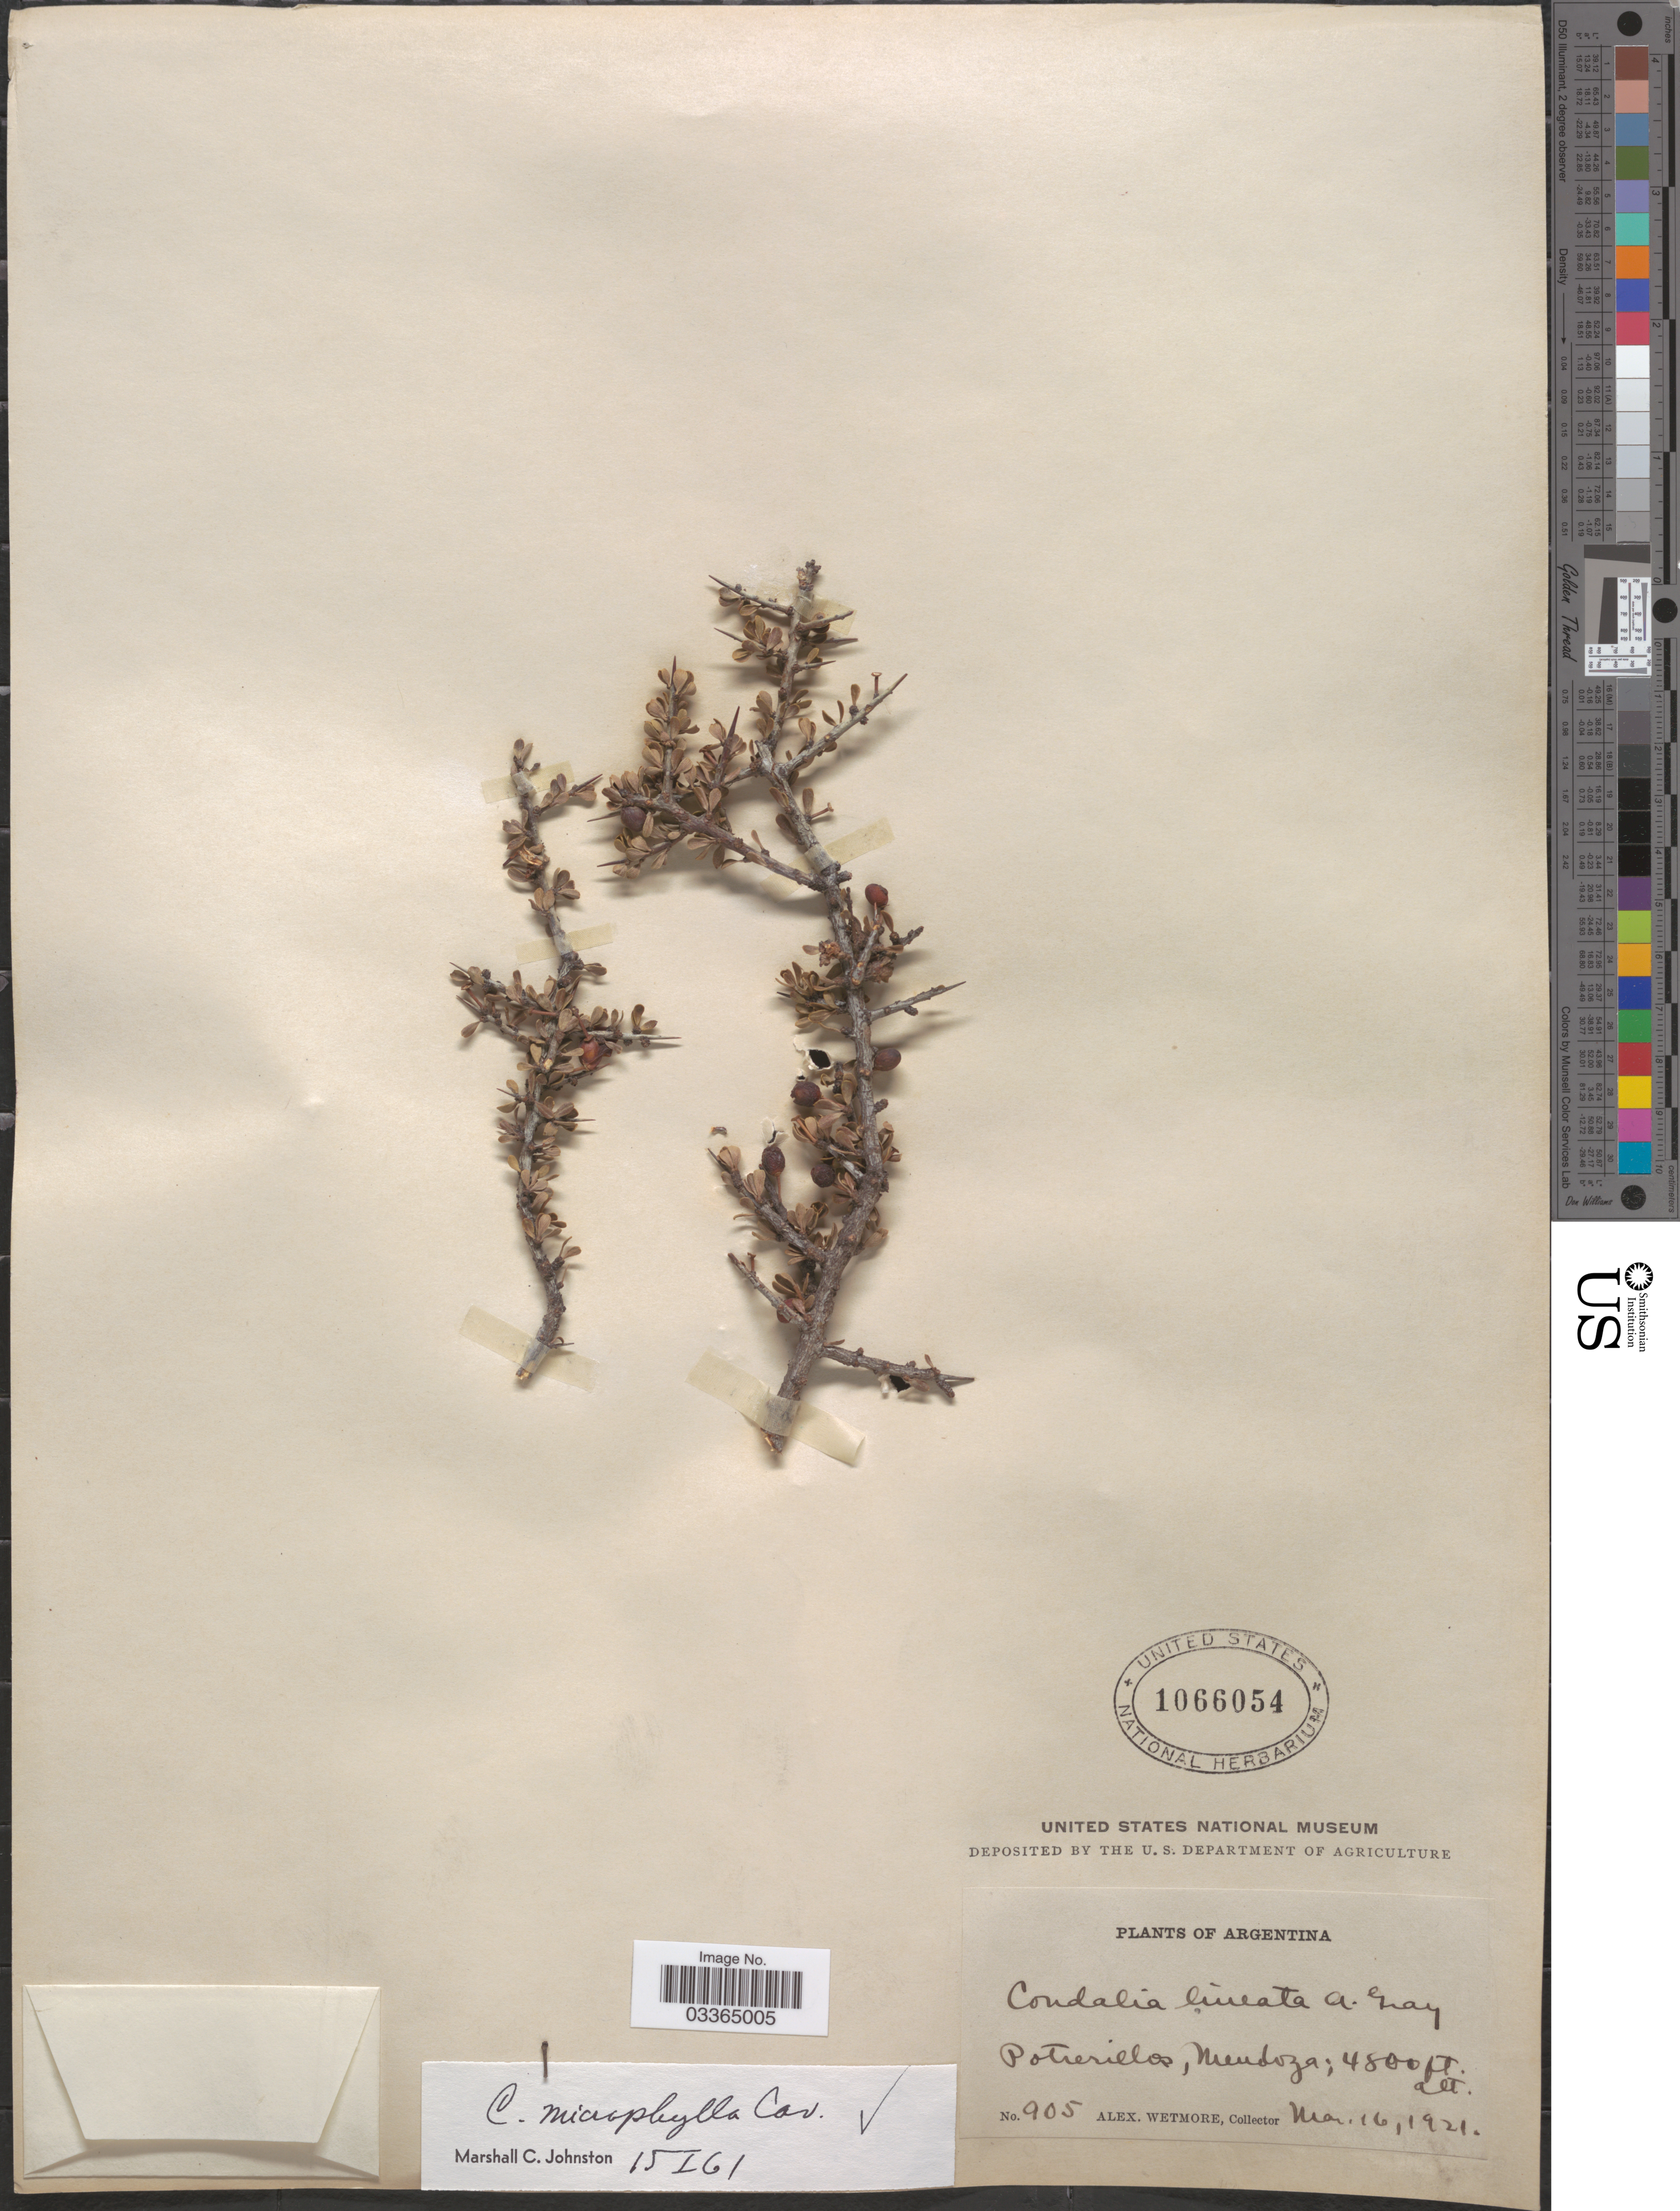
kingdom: Plantae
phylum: Tracheophyta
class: Magnoliopsida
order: Rosales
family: Rhamnaceae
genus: Condalia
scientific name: Condalia microphylla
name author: Cav.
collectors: A. Wetmore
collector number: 905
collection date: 1921-03-16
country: Argentina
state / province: Mendoza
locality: Potrerillos.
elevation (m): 1463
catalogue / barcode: US 1066054